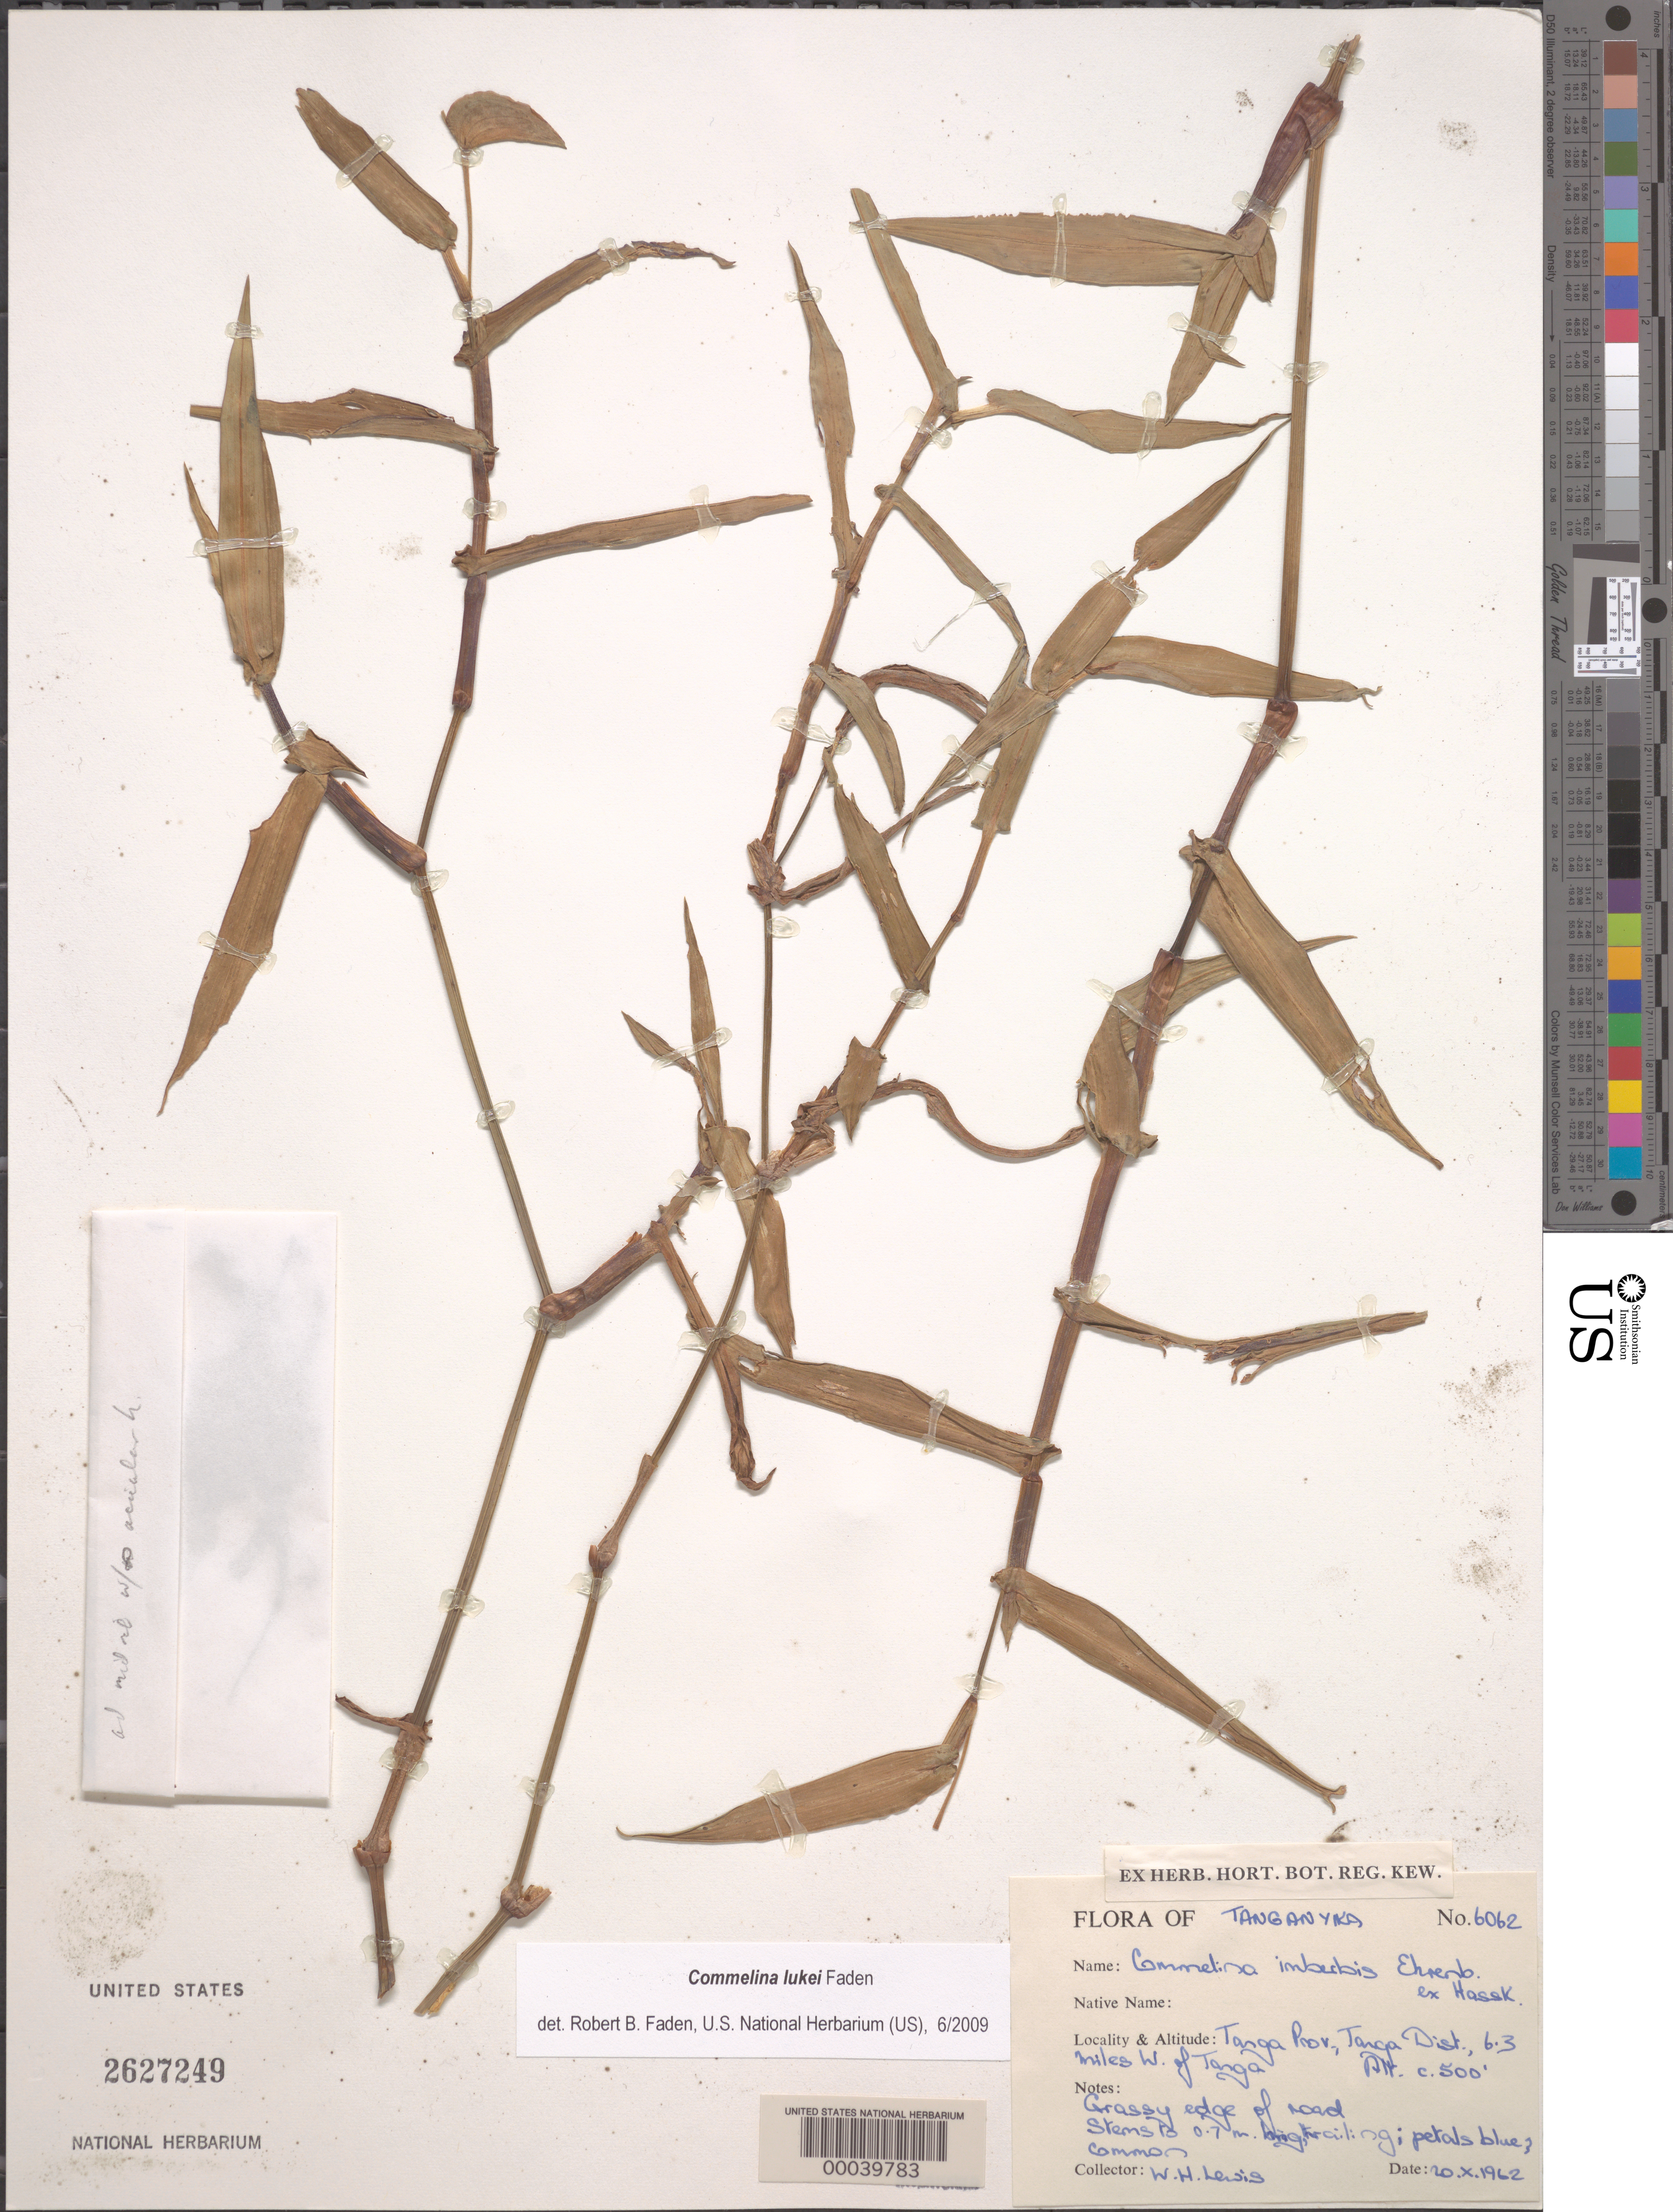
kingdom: Plantae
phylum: Tracheophyta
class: Liliopsida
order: Commelinales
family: Commelinaceae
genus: Commelina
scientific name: Commelina lukei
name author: Faden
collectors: W. H. Lewis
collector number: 6062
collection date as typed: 20 Oct 1962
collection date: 1962-10-20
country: Tanzania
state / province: Tanga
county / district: Tanga Dist.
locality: W of tanga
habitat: Roadside; grassy area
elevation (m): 153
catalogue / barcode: US 2627249